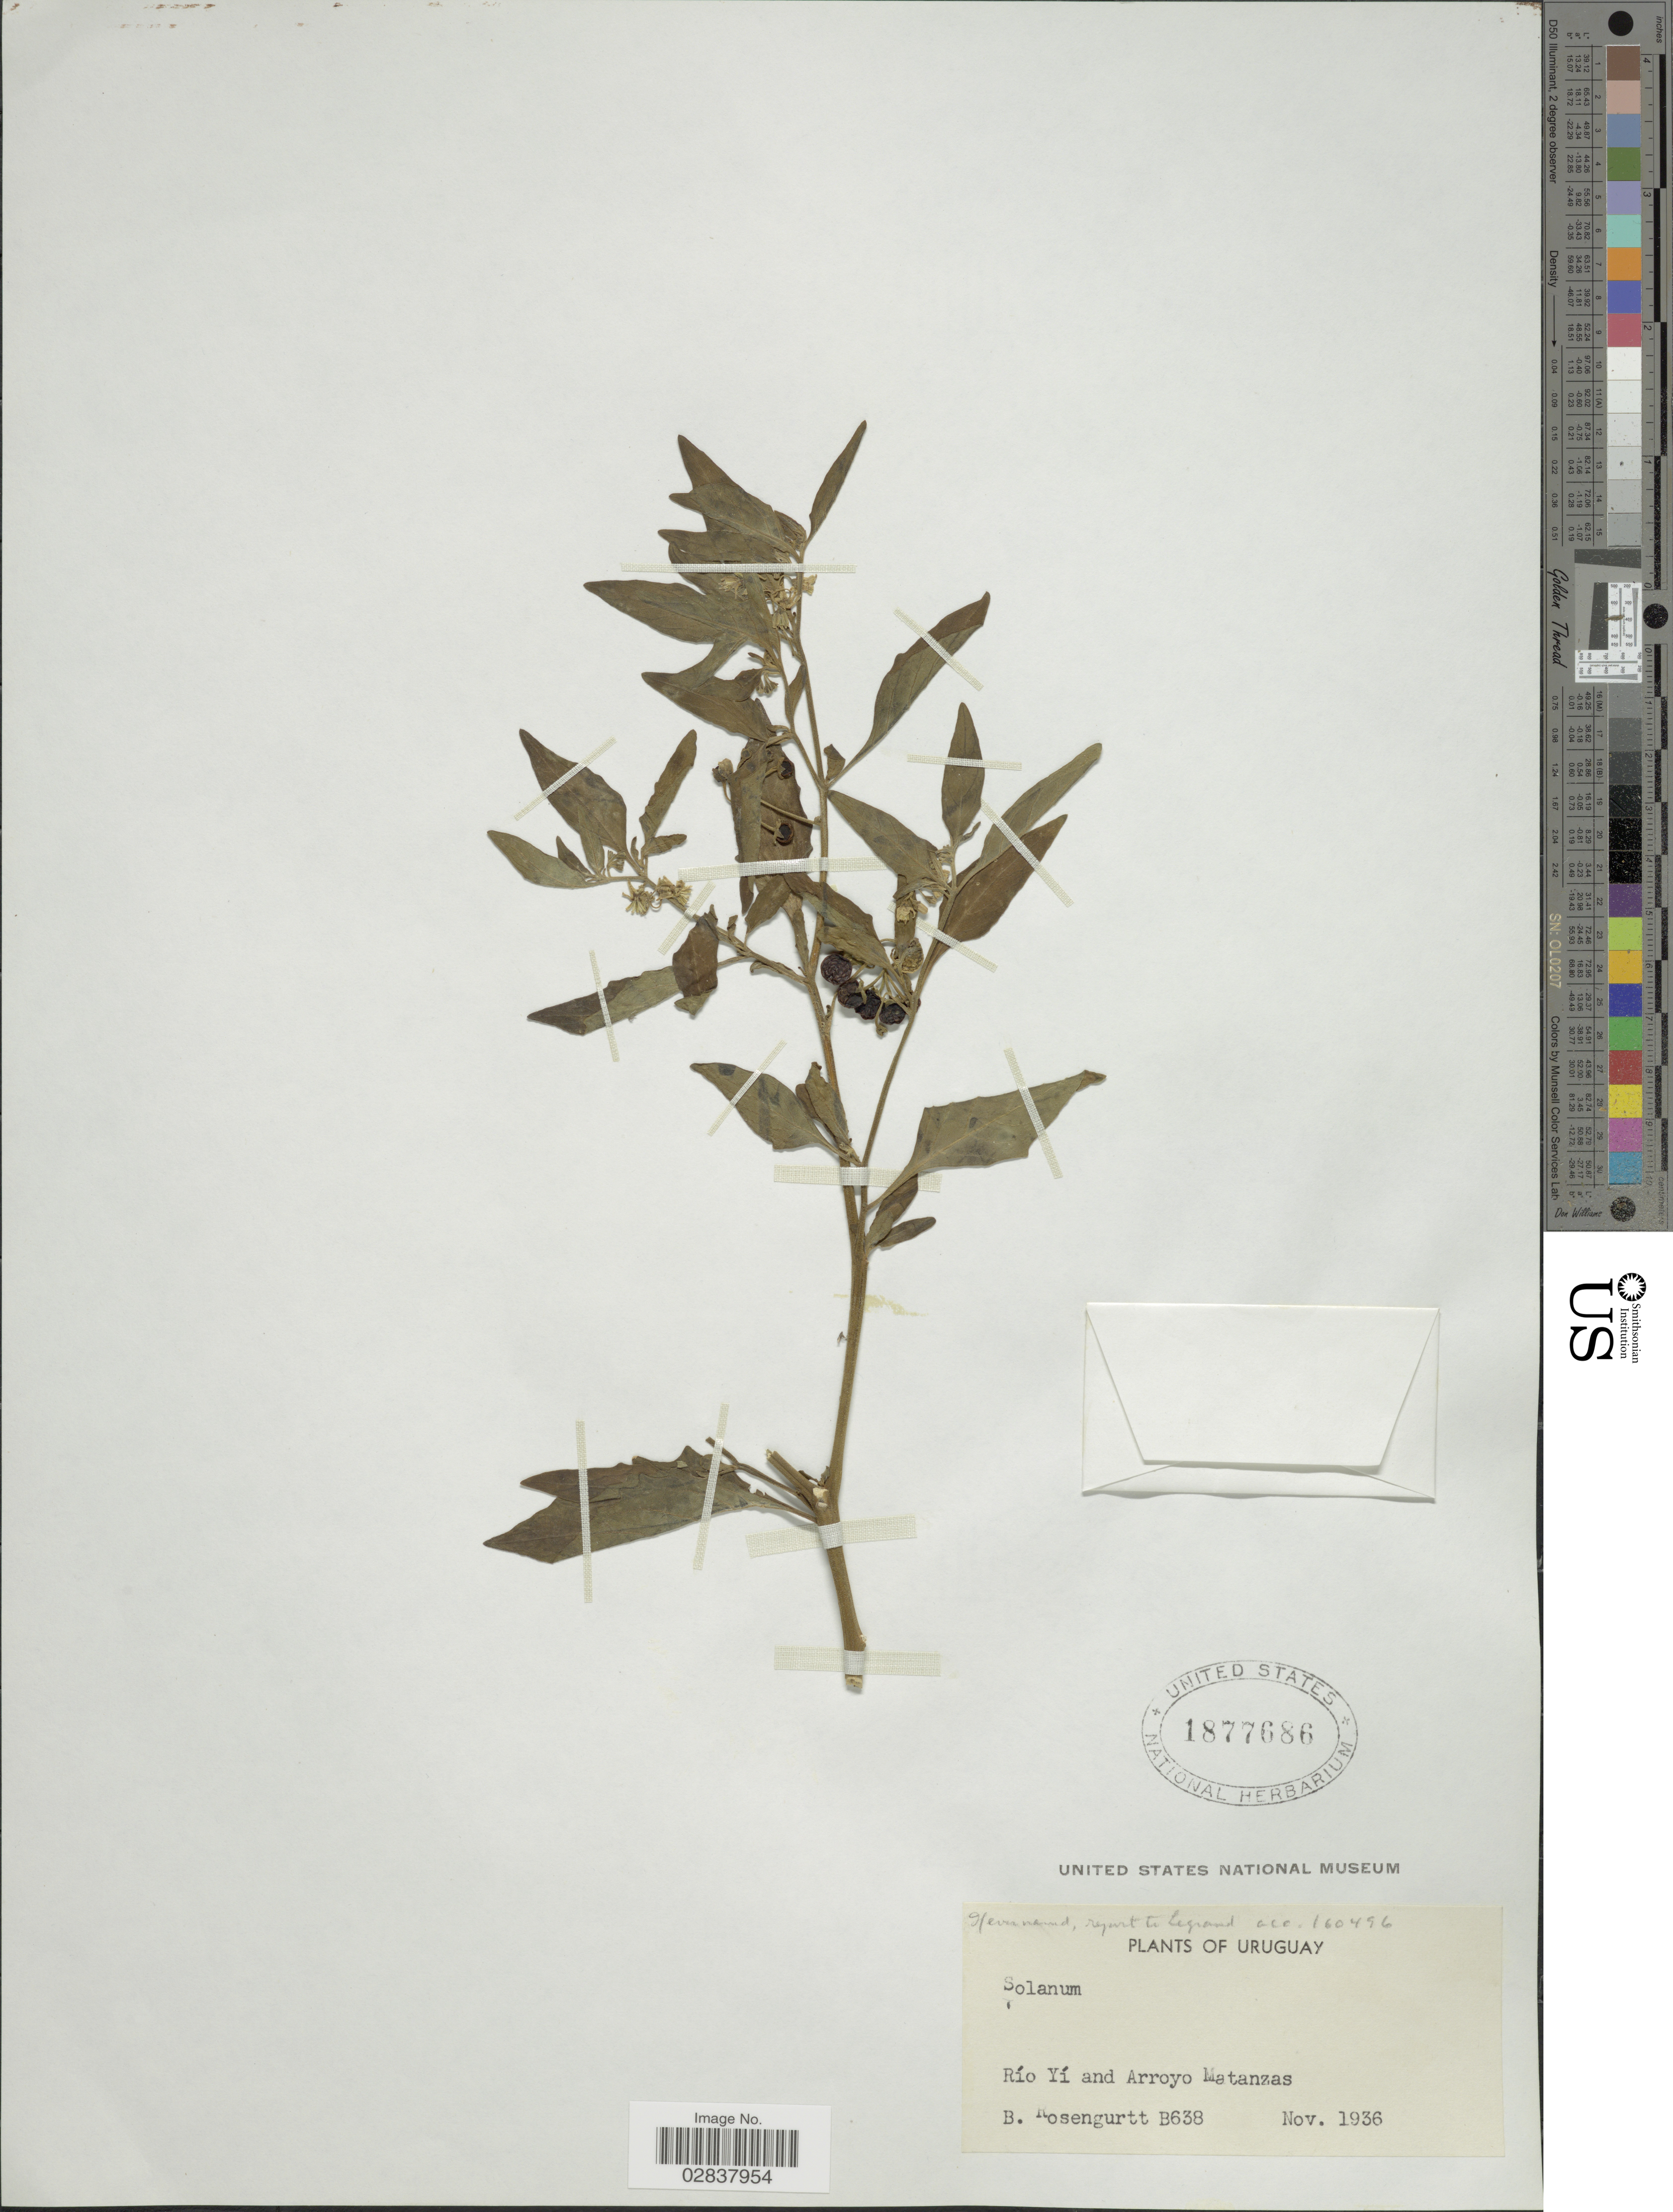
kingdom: Plantae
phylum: Tracheophyta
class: Magnoliopsida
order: Solanales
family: Solanaceae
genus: Solanum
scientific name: Solanum chenopodioides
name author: Lam.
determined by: Knapp, S. D.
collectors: B. Rosengurtt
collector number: B638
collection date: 1936-11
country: Uruguay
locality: Río Yí and Arroyo Matanzas.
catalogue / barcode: US 1877686